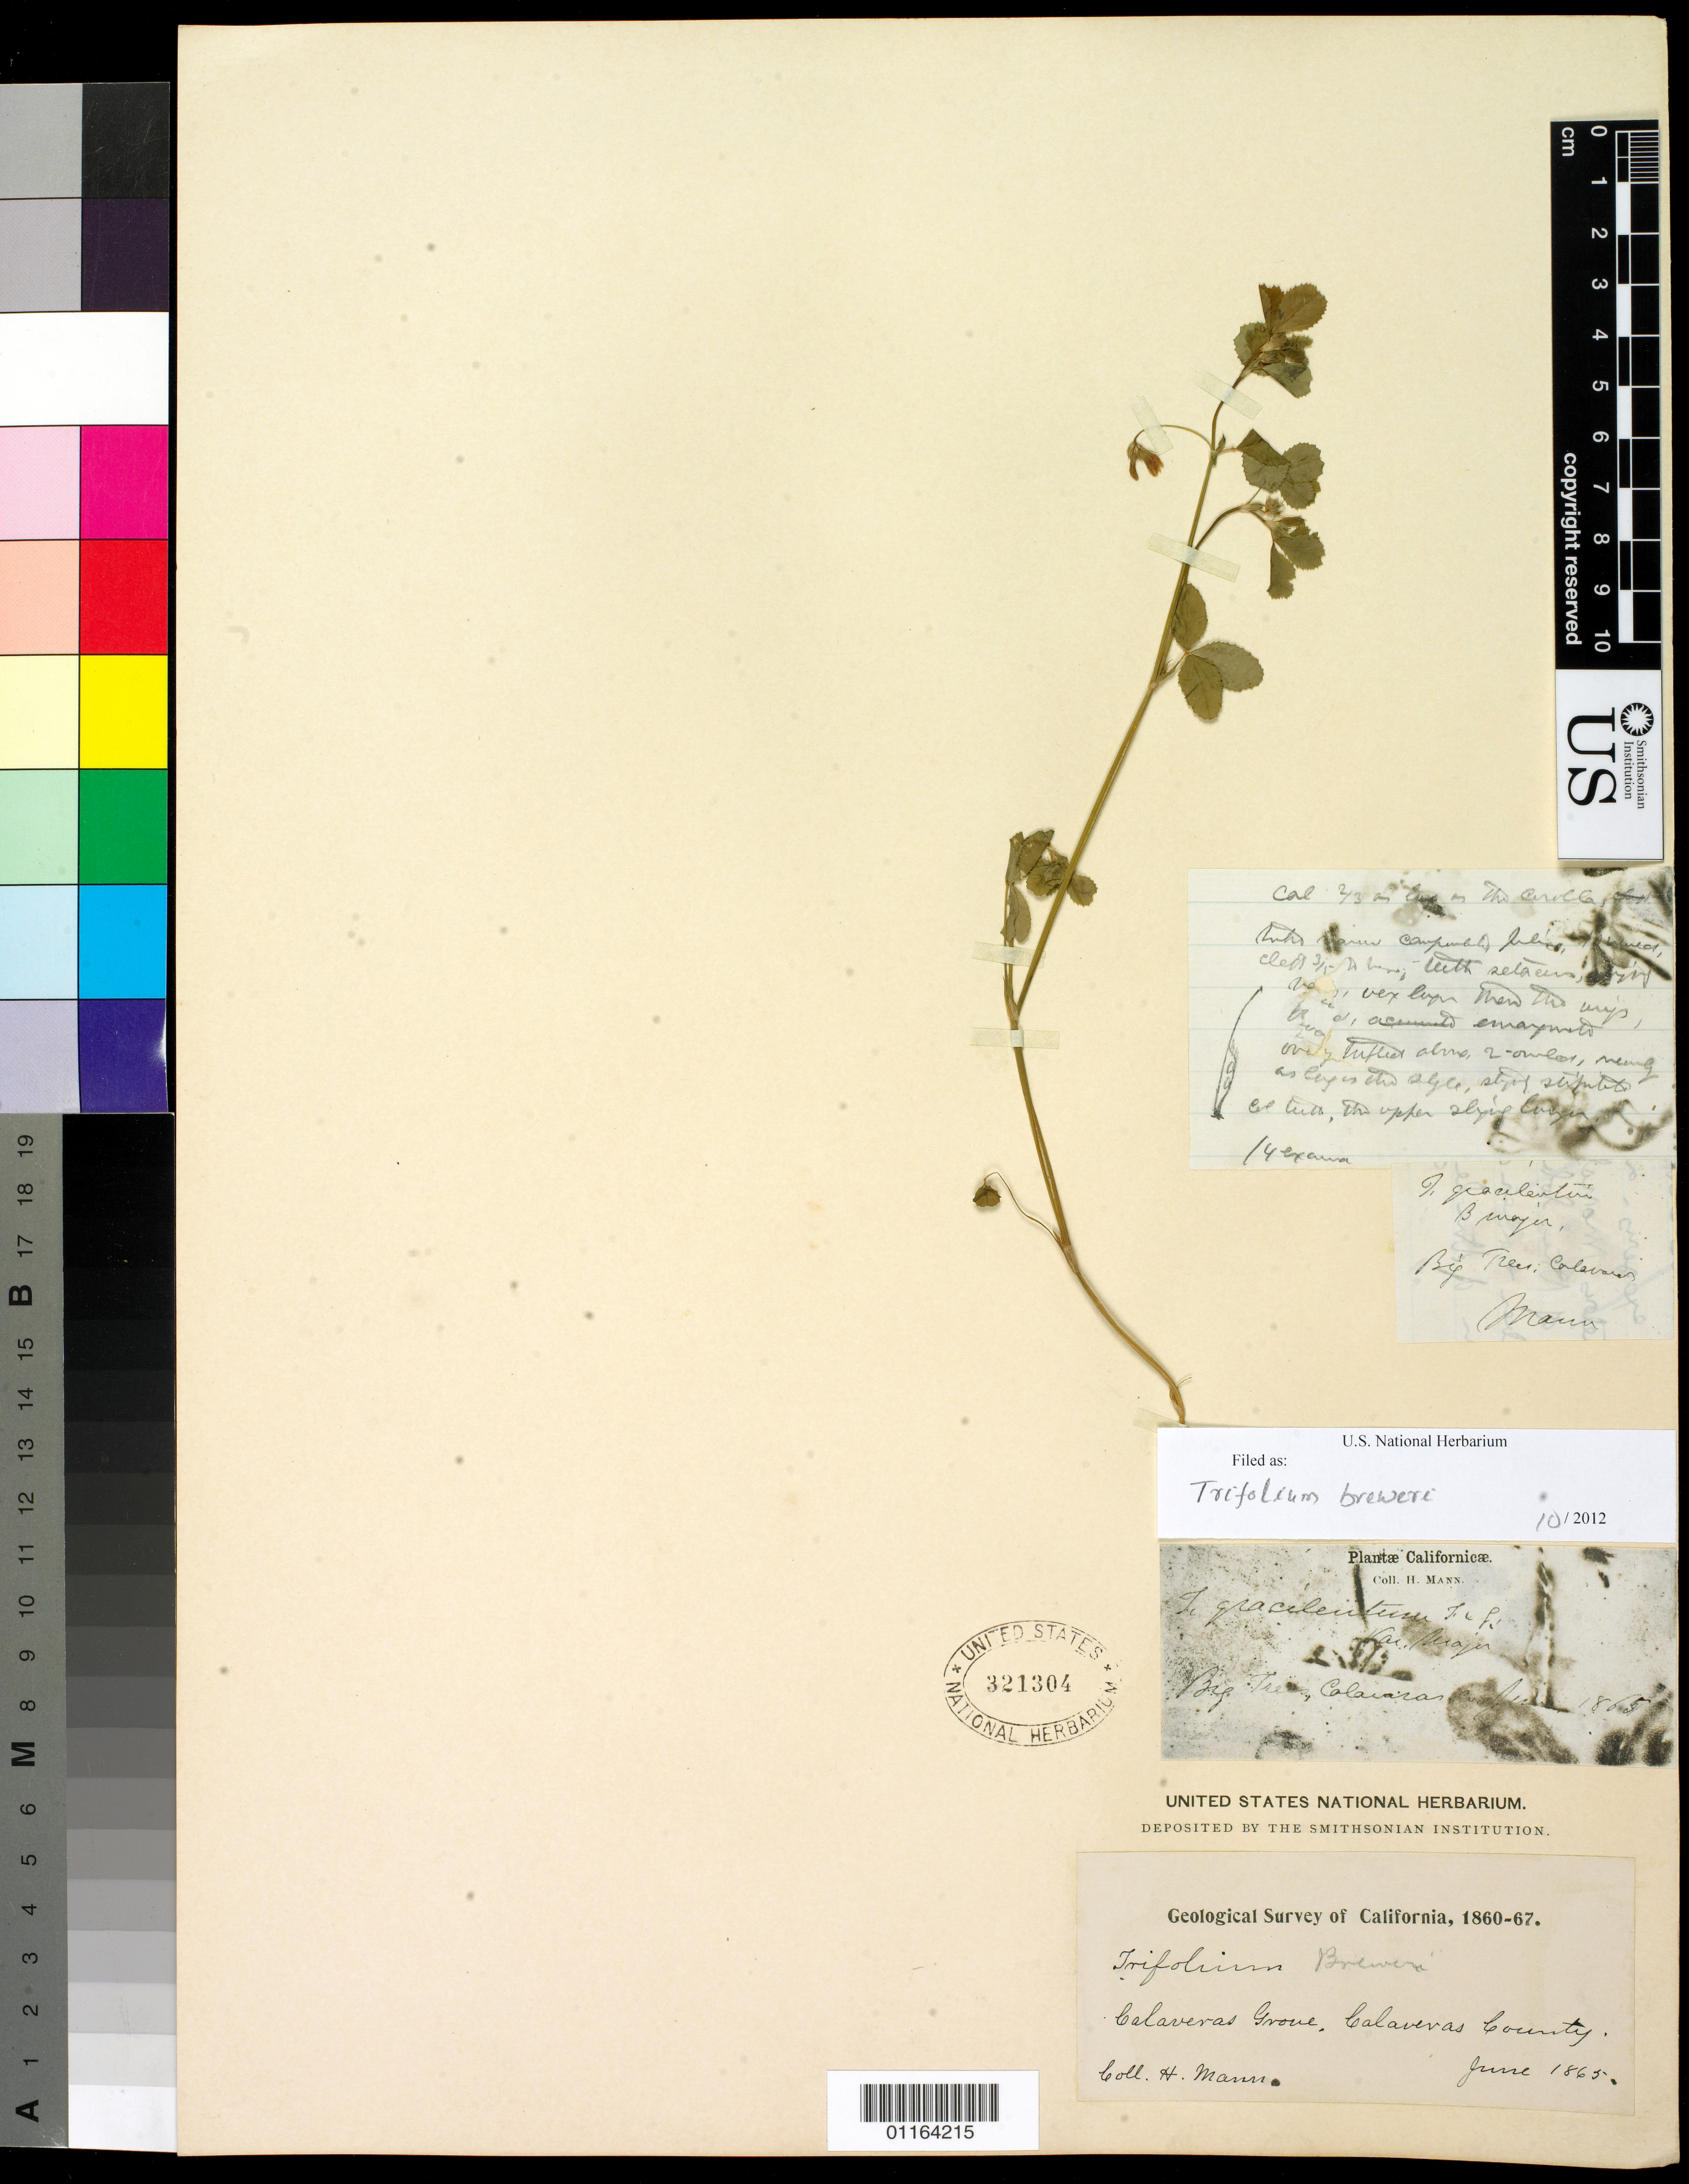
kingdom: Plantae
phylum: Tracheophyta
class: Magnoliopsida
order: Fabales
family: Fabaceae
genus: Trifolium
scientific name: Trifolium breweri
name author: S. Watson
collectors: H. Mann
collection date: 1865-06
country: United States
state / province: California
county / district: Calaveras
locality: Calaveras Grove.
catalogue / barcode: US 321304